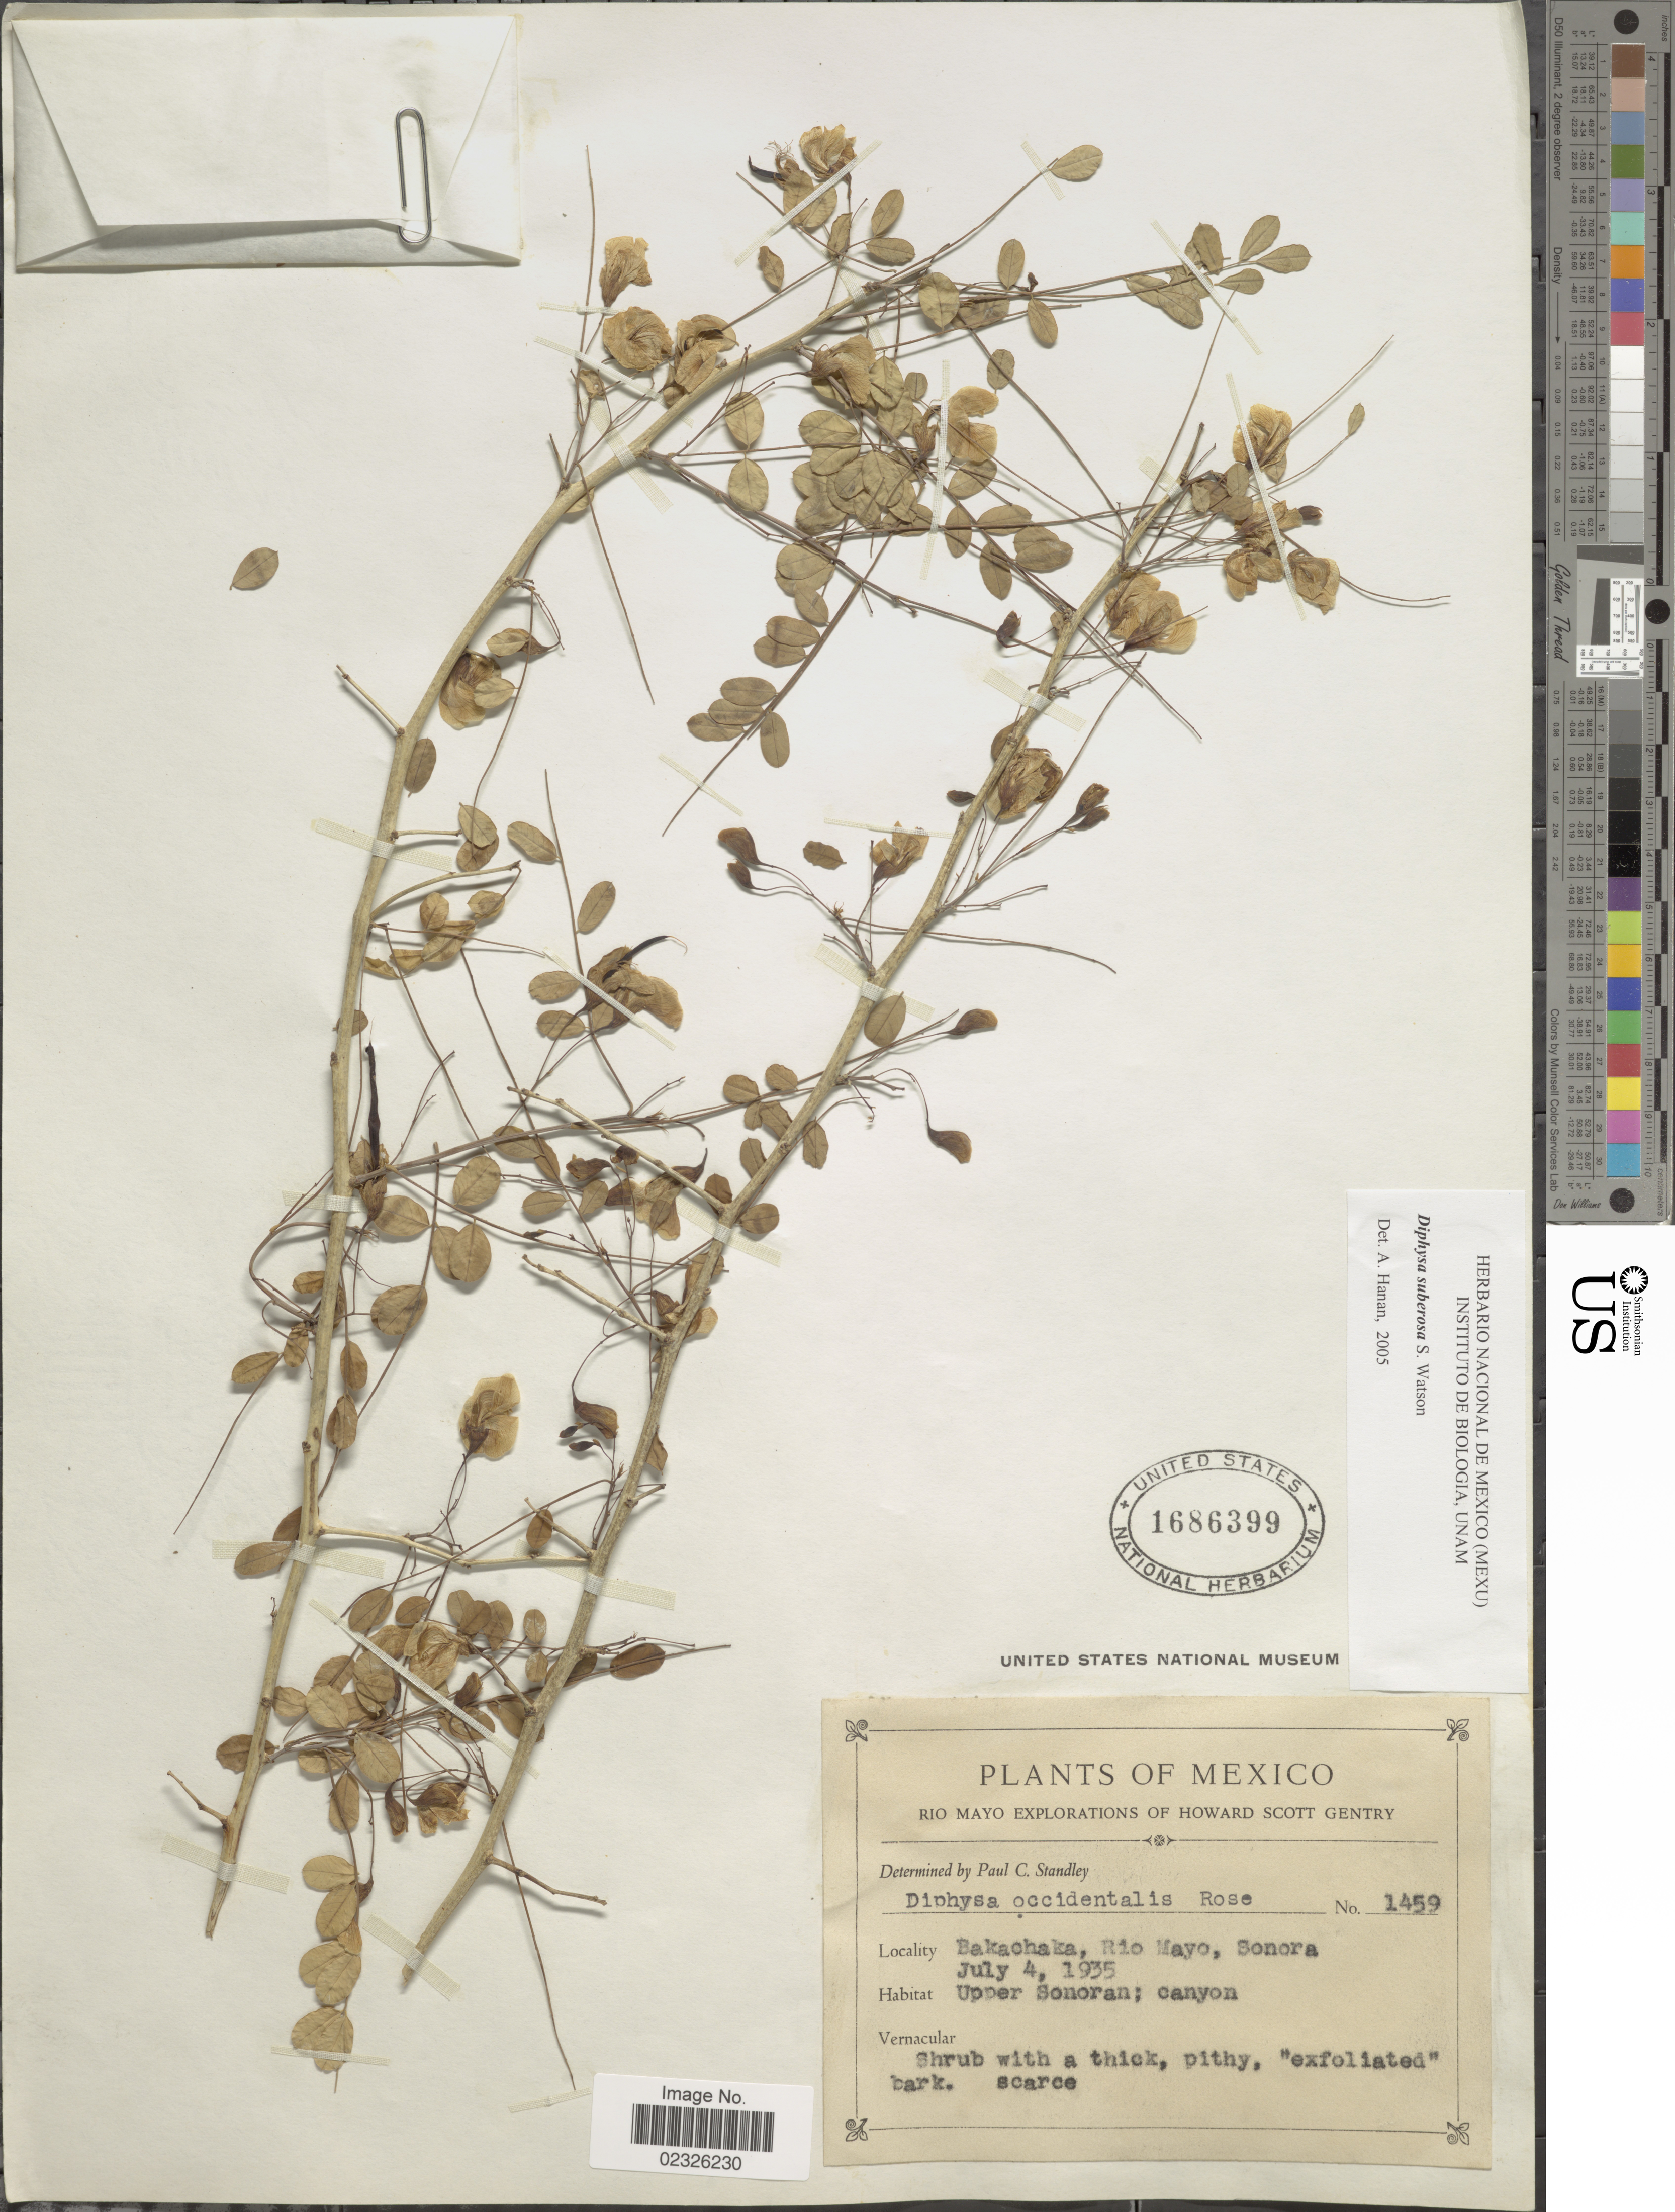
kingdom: Plantae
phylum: Tracheophyta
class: Magnoliopsida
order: Fabales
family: Fabaceae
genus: Diphysa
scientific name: Diphysa suberosa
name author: S. Watson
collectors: H. S. Gentry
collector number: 1459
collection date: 1935-07-04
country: Mexico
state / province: Sonora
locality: Rio Mayo, Bakachaka, Rio Mayo, Upper Sonoran; canyon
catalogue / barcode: US 1686399